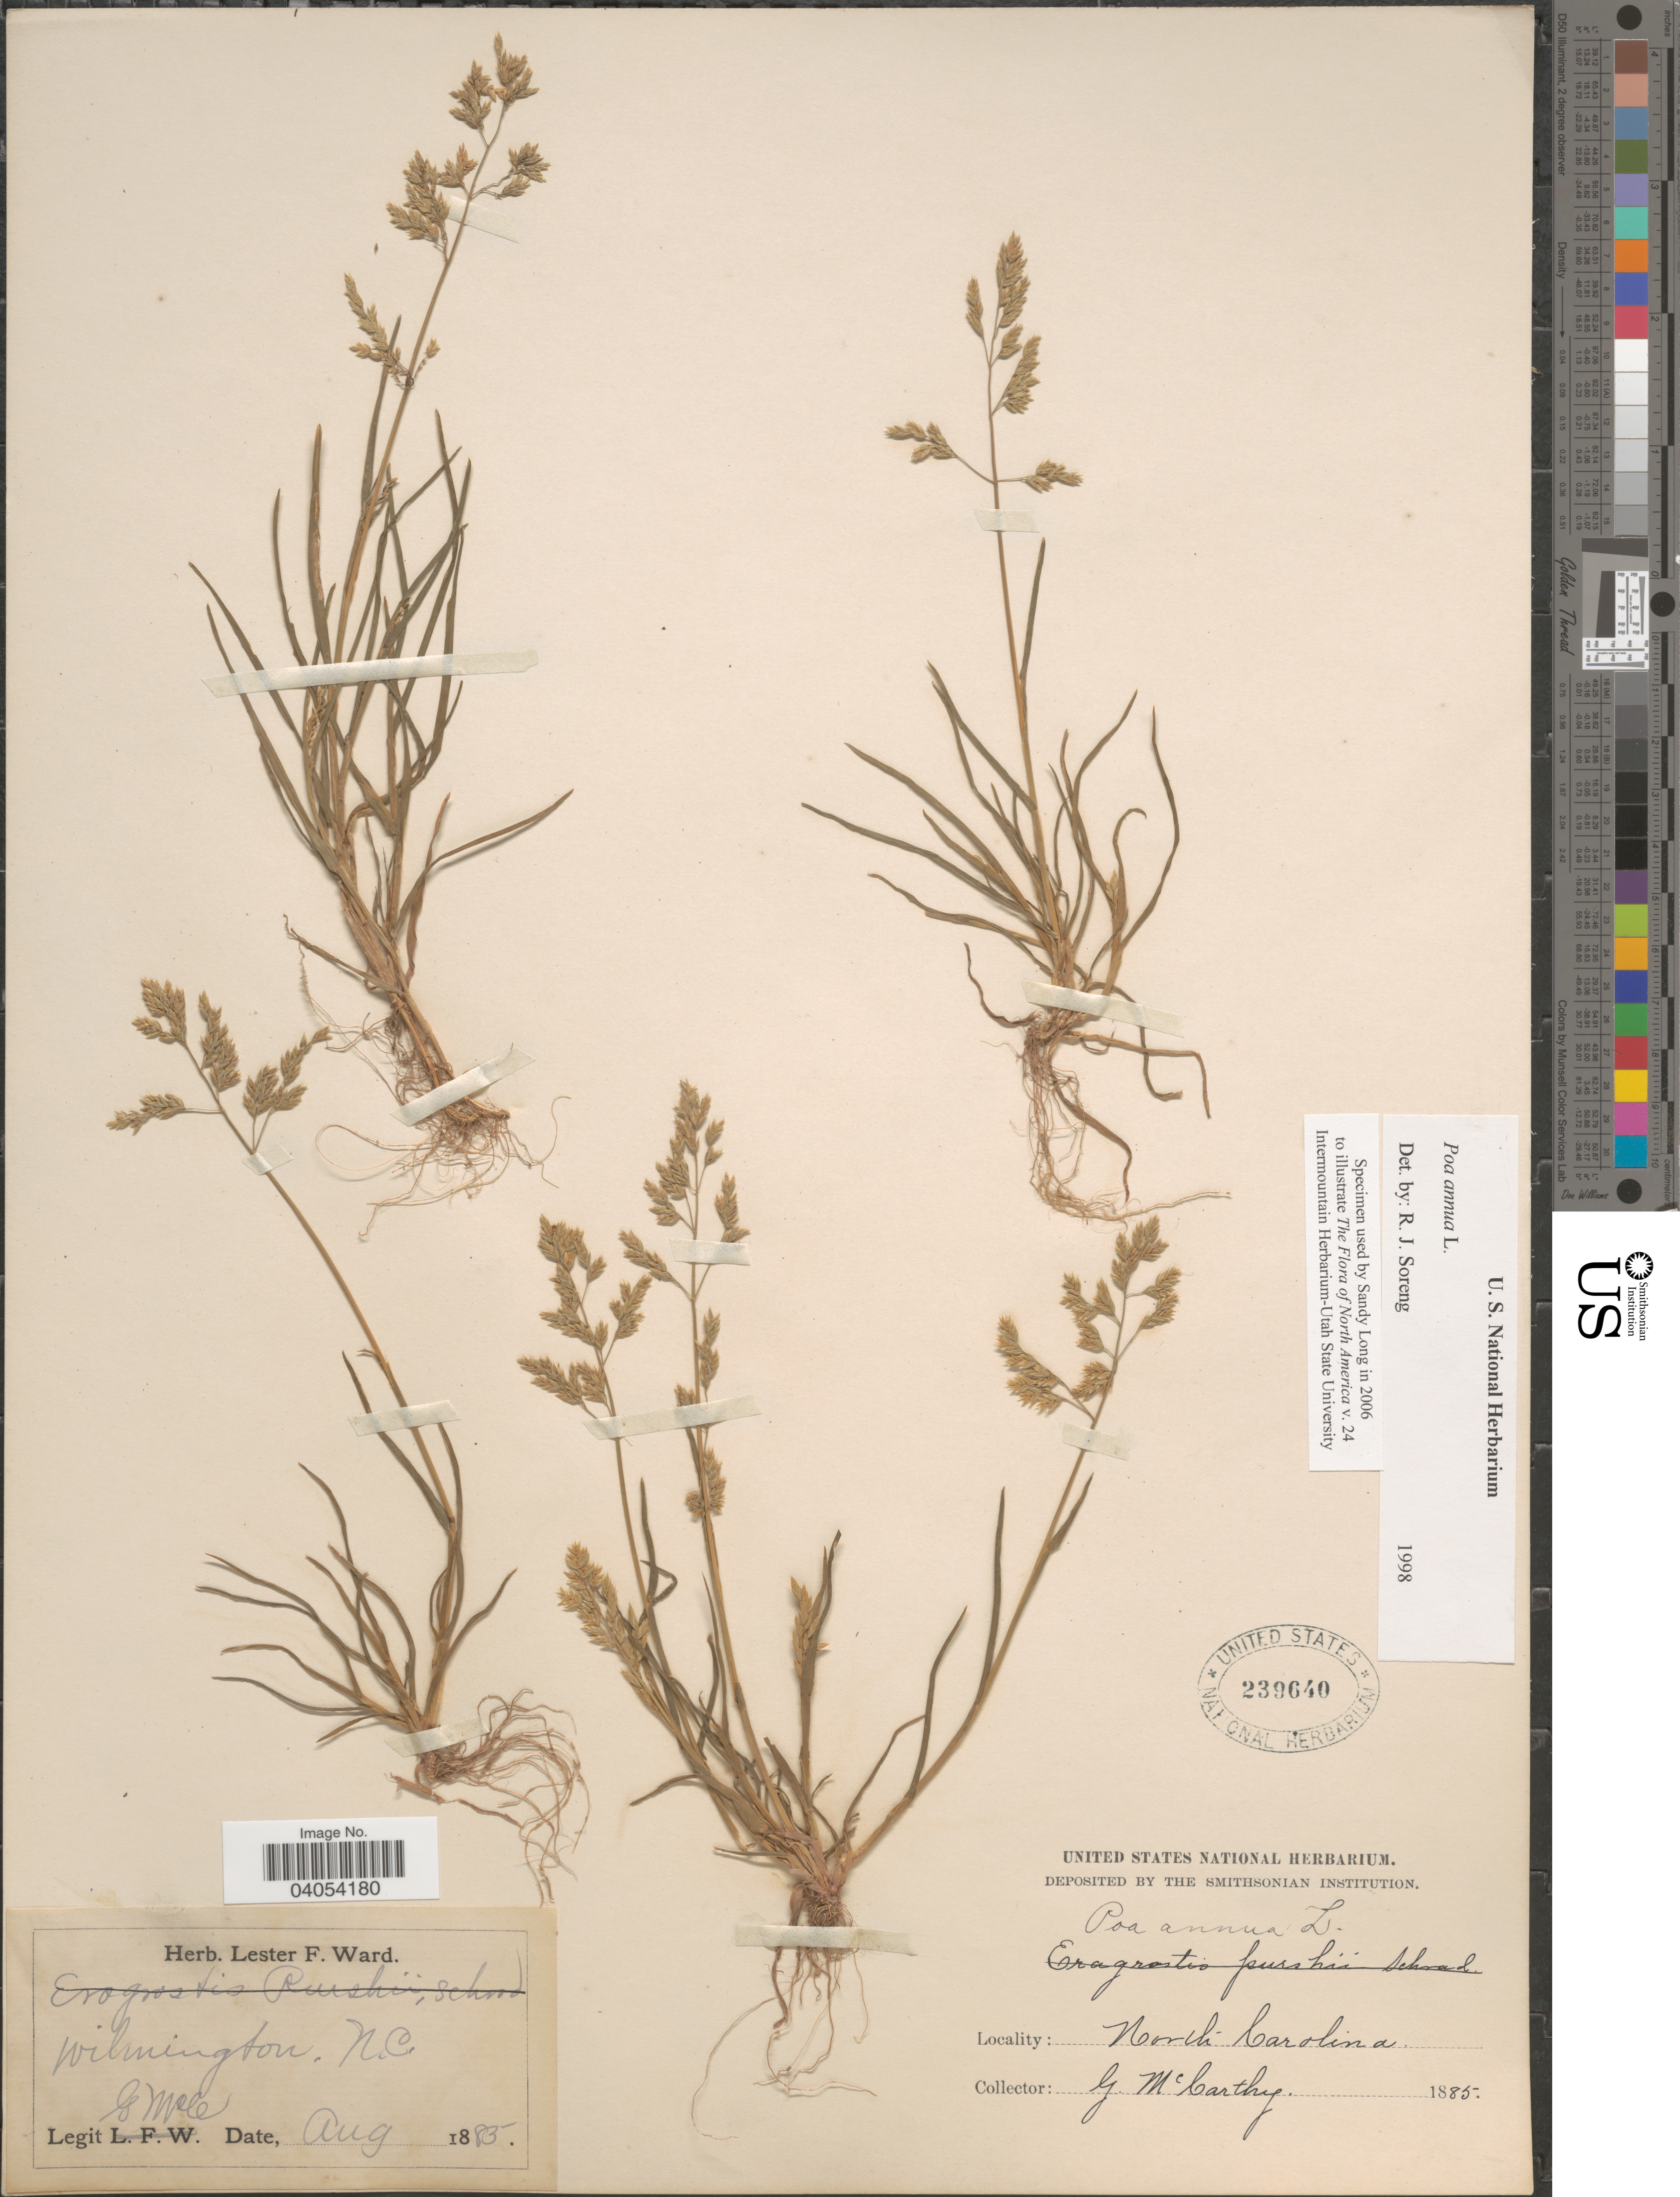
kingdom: Plantae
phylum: Tracheophyta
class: Liliopsida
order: Poales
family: Poaceae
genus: Poa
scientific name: Poa annua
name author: L.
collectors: G. McCarthy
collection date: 1885-08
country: United States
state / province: North Carolina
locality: Wilmington.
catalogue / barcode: US 239640